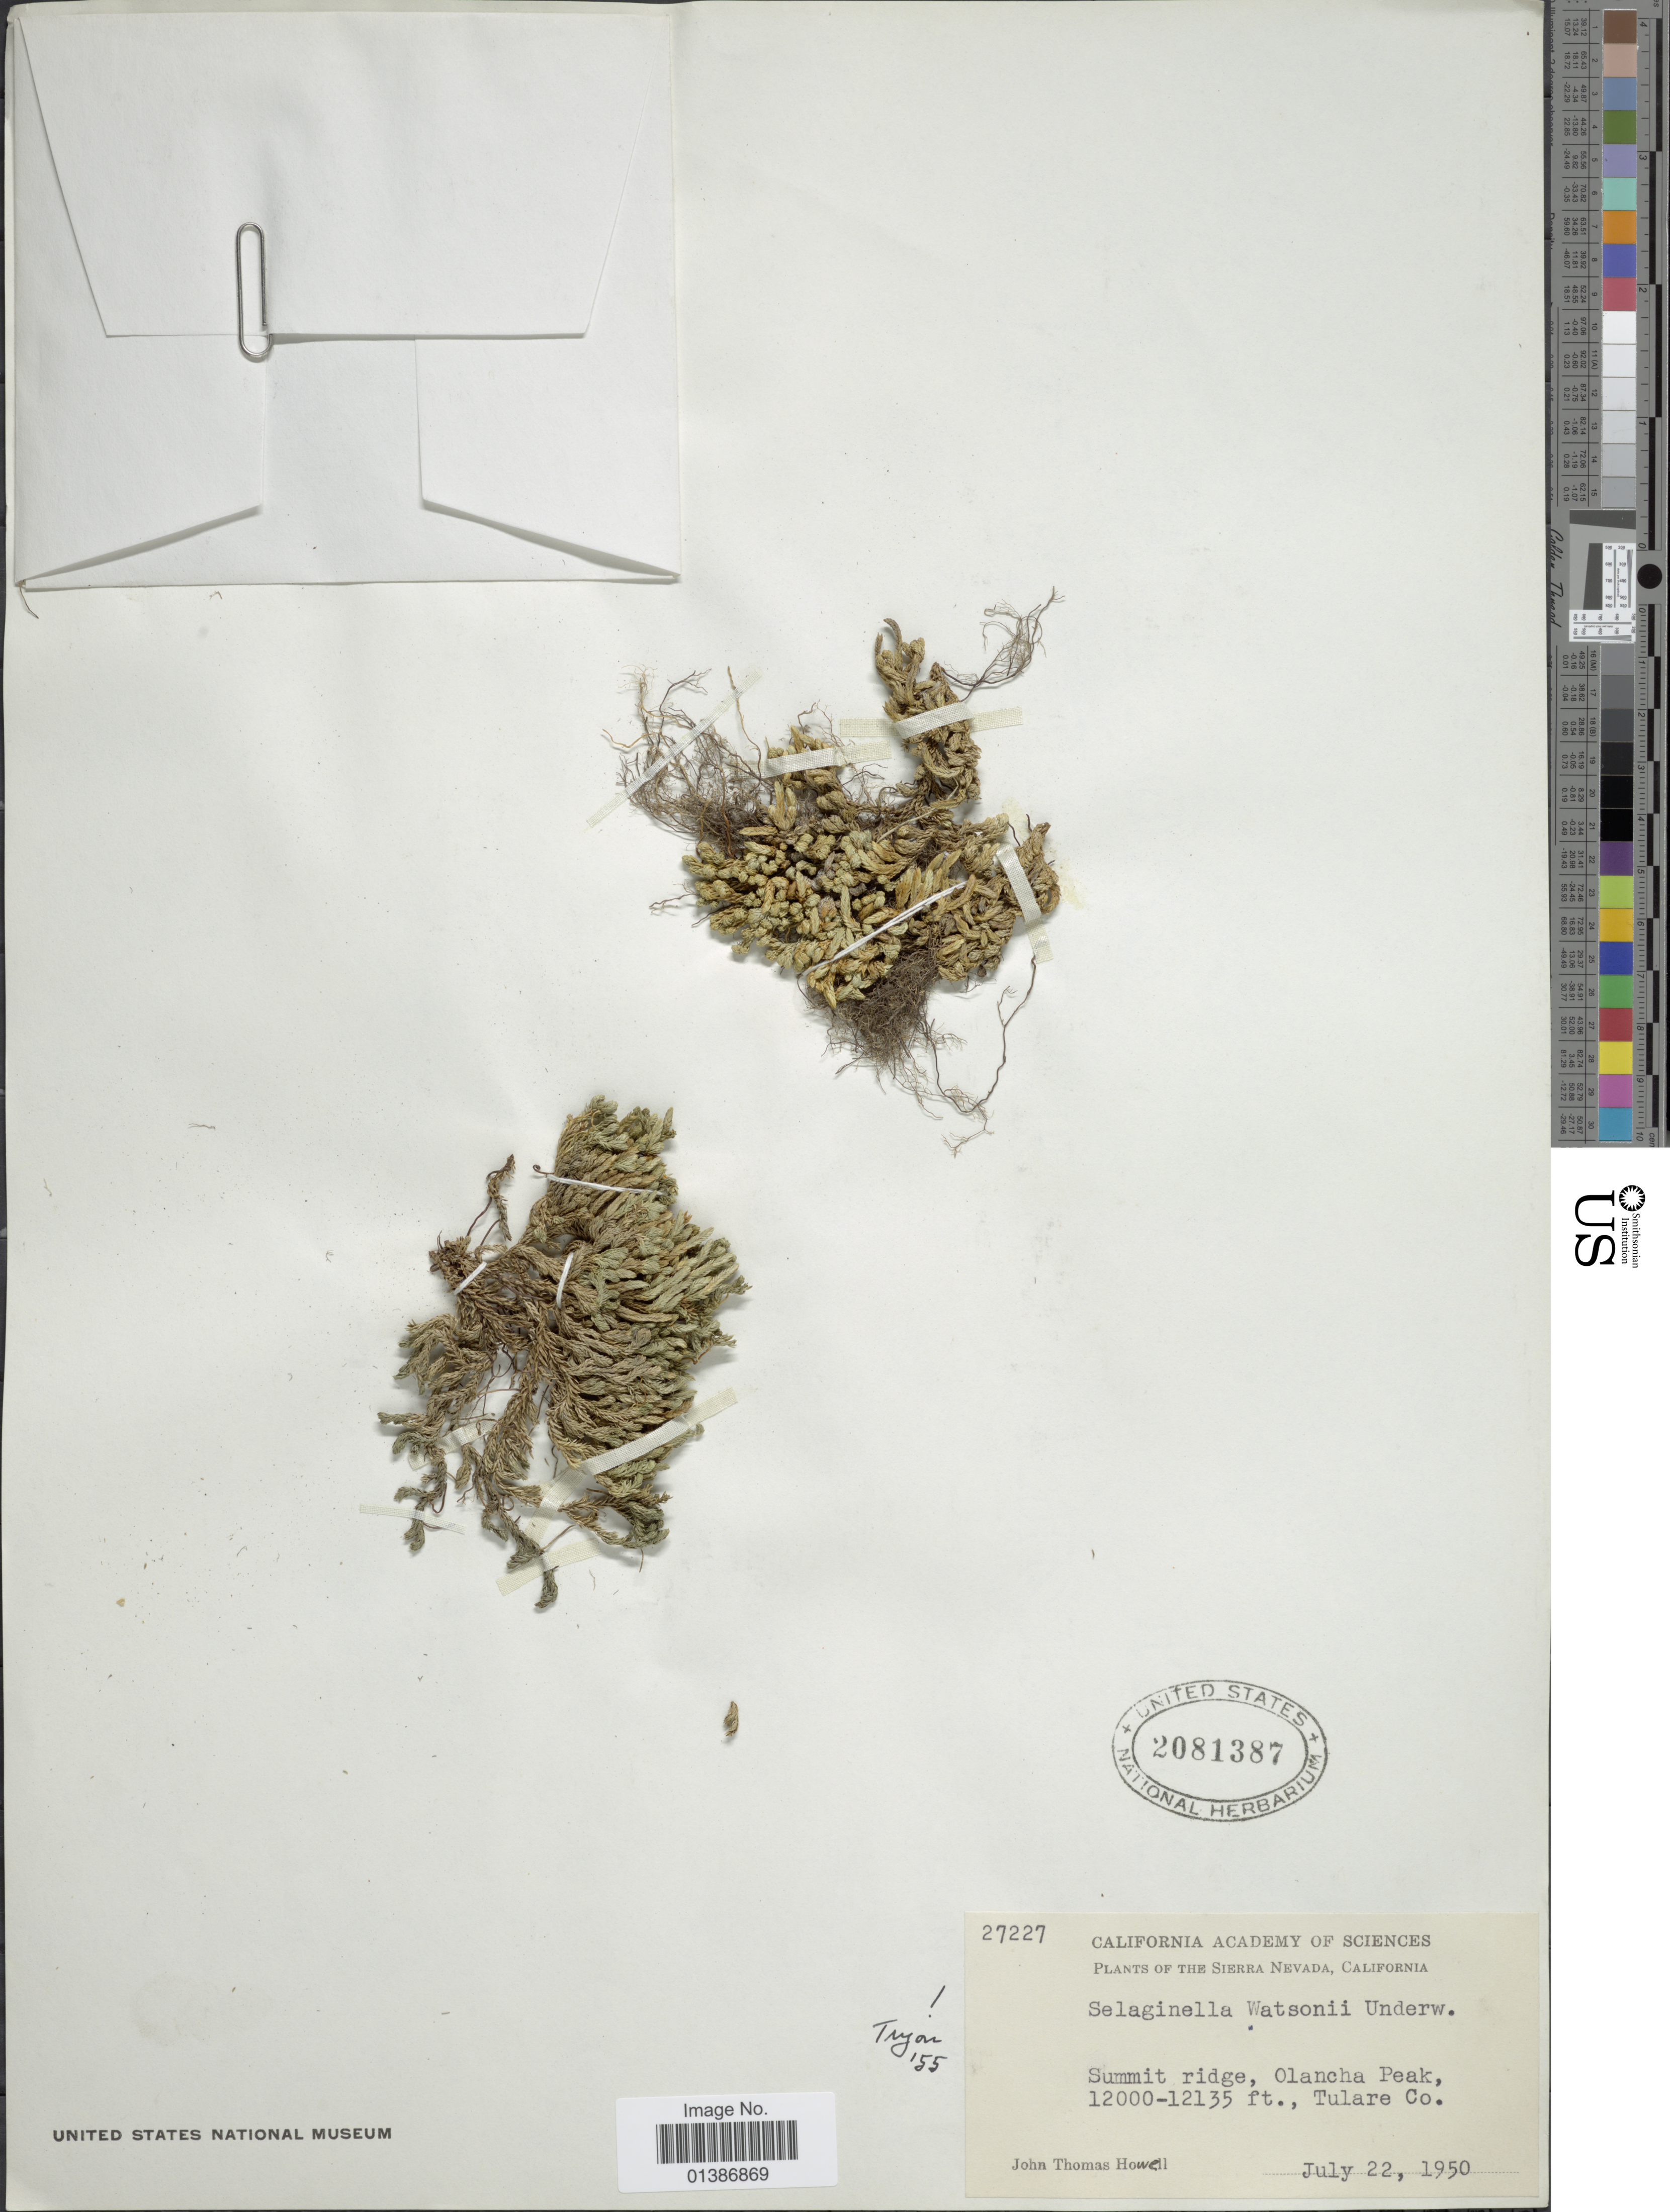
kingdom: Plantae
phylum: Tracheophyta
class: Lycopodiopsida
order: Selaginellales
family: Selaginellaceae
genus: Selaginella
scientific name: Selaginella watsonii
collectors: J. T. Howell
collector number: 27227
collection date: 1950-07-22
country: United States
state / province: California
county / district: Tulare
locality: Sierra Nevada, Summit ridge, Olancha Peak, Tulare Co.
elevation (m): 3658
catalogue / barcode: US 2081387